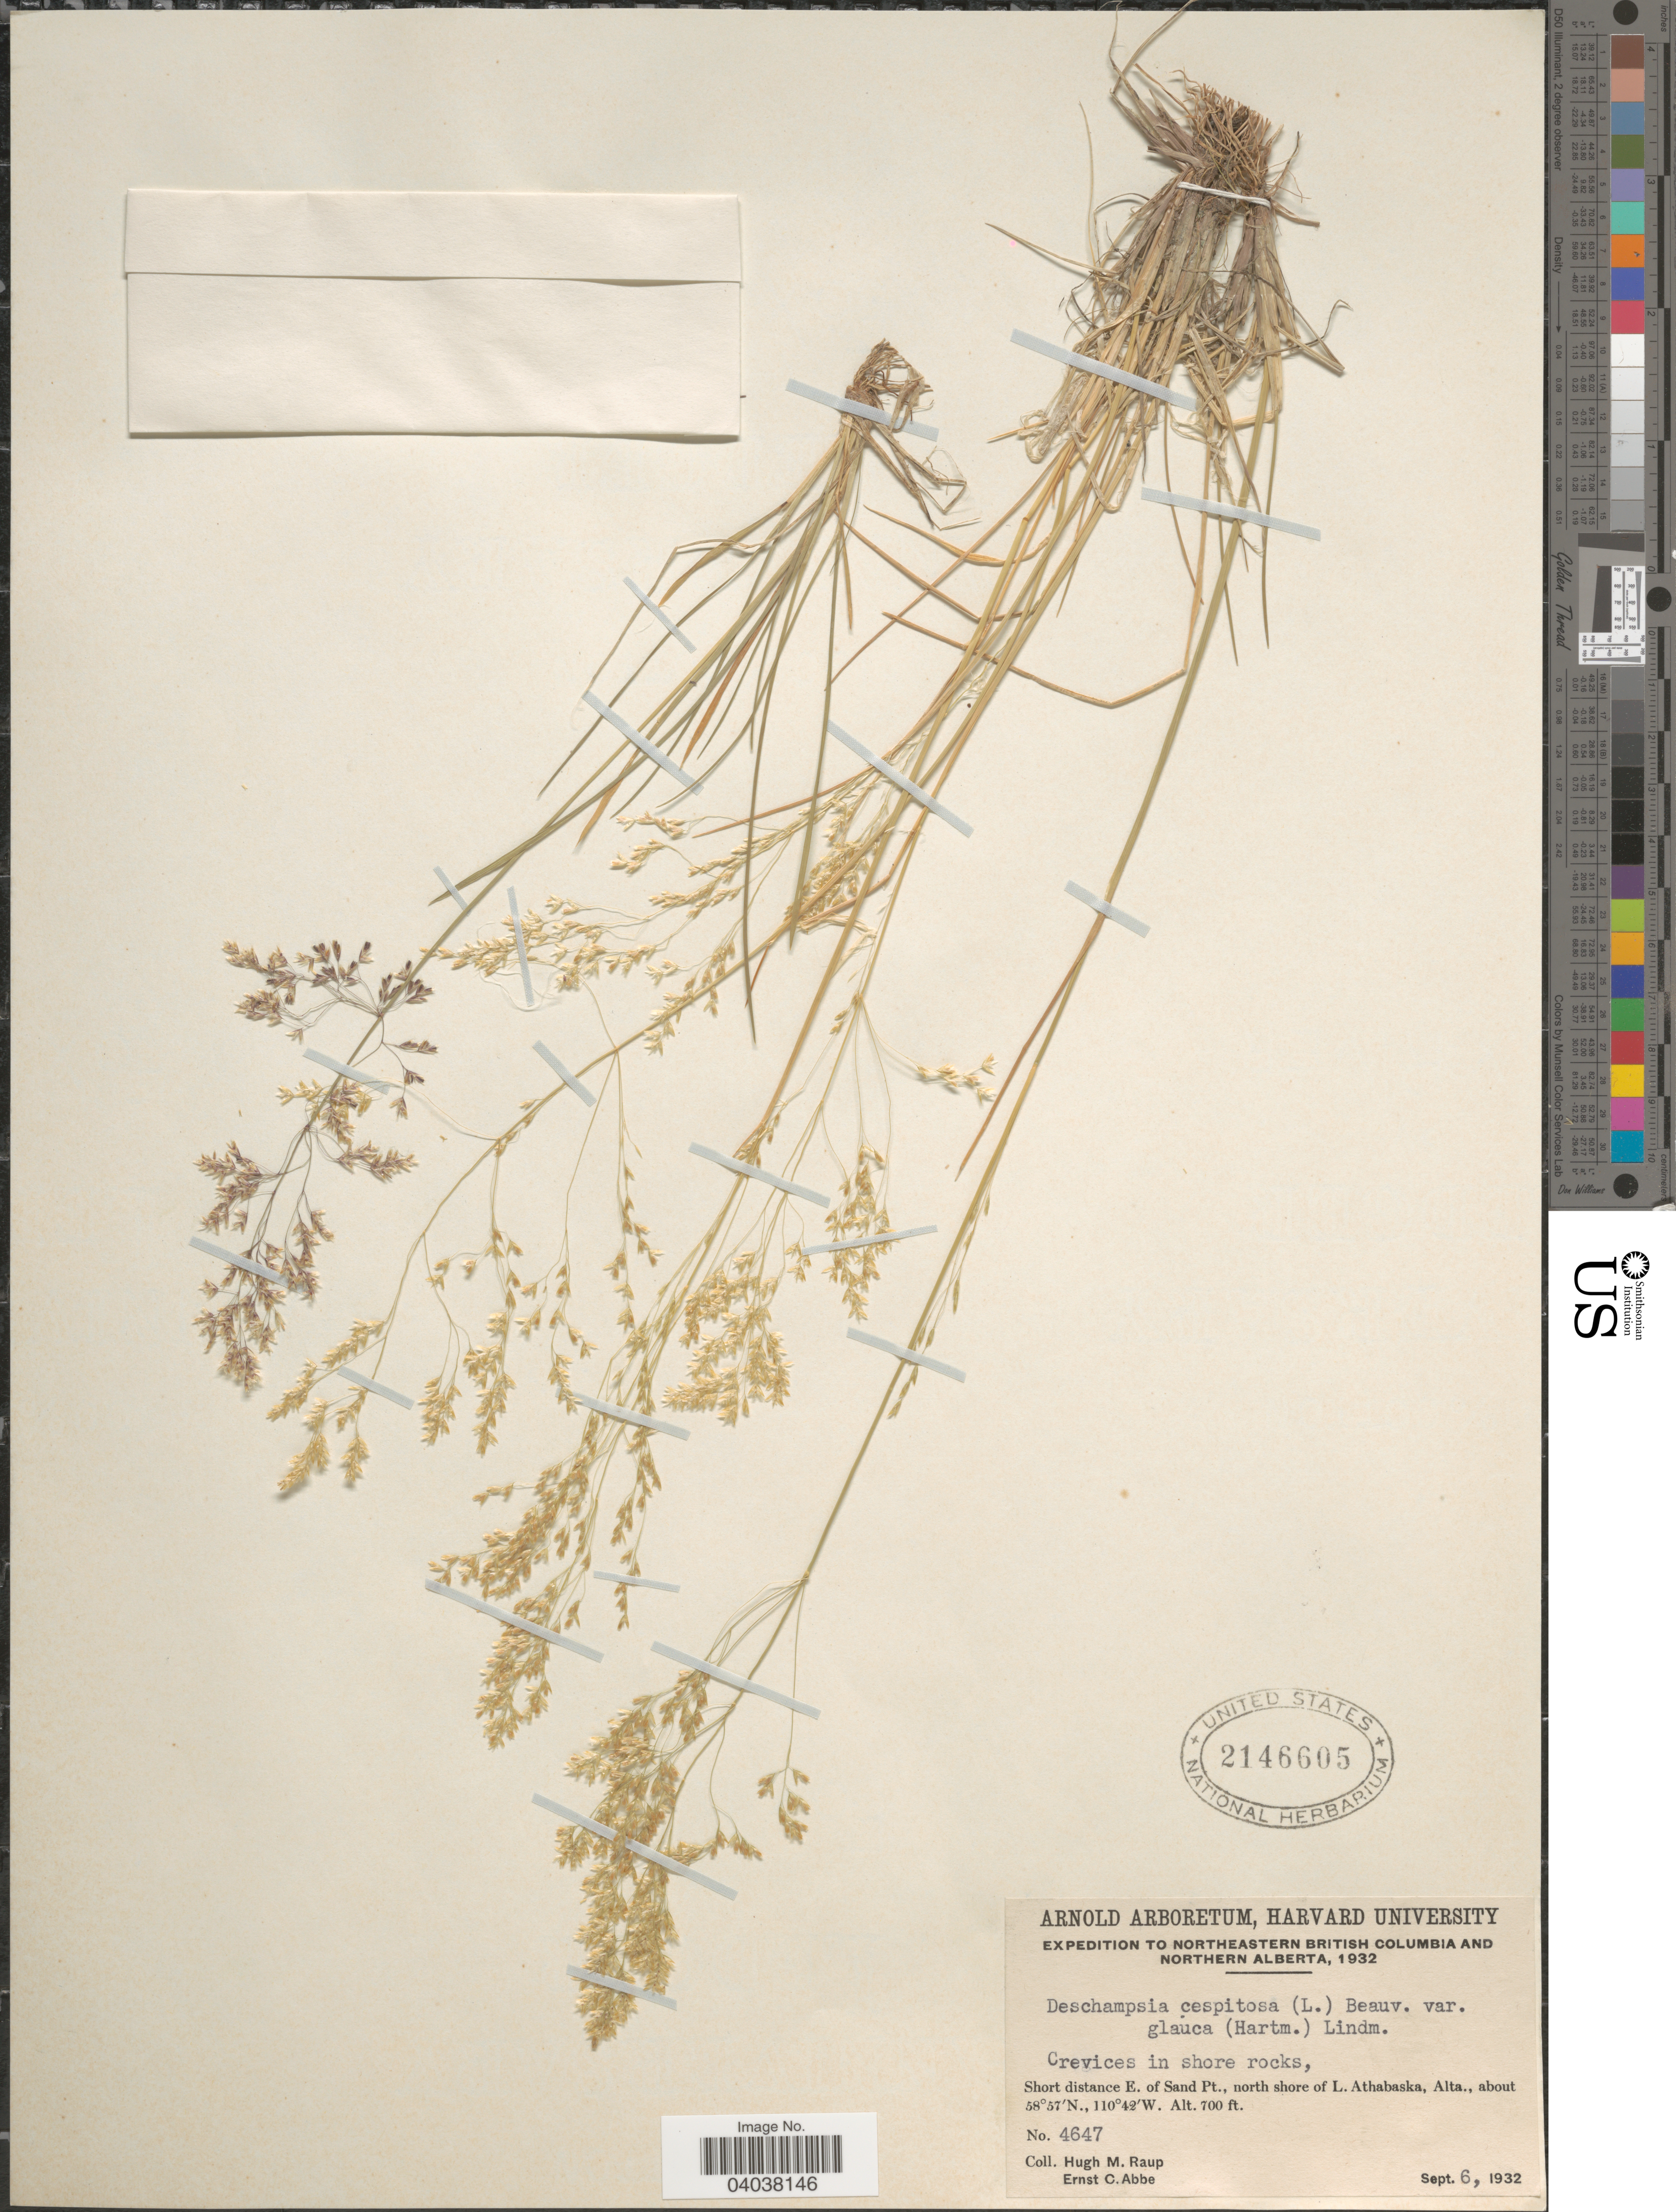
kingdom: Plantae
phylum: Tracheophyta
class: Liliopsida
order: Poales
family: Poaceae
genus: Deschampsia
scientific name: Deschampsia cespitosa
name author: (L.) P. Beauv.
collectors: H. Raup & E. C. Abbe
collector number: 4647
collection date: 1932-09-06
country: Canada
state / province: Alberta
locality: Northern Alberta. Short distance E. of Sand Pt., north shore of L. Athabaska.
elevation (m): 213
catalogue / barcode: US 2146605